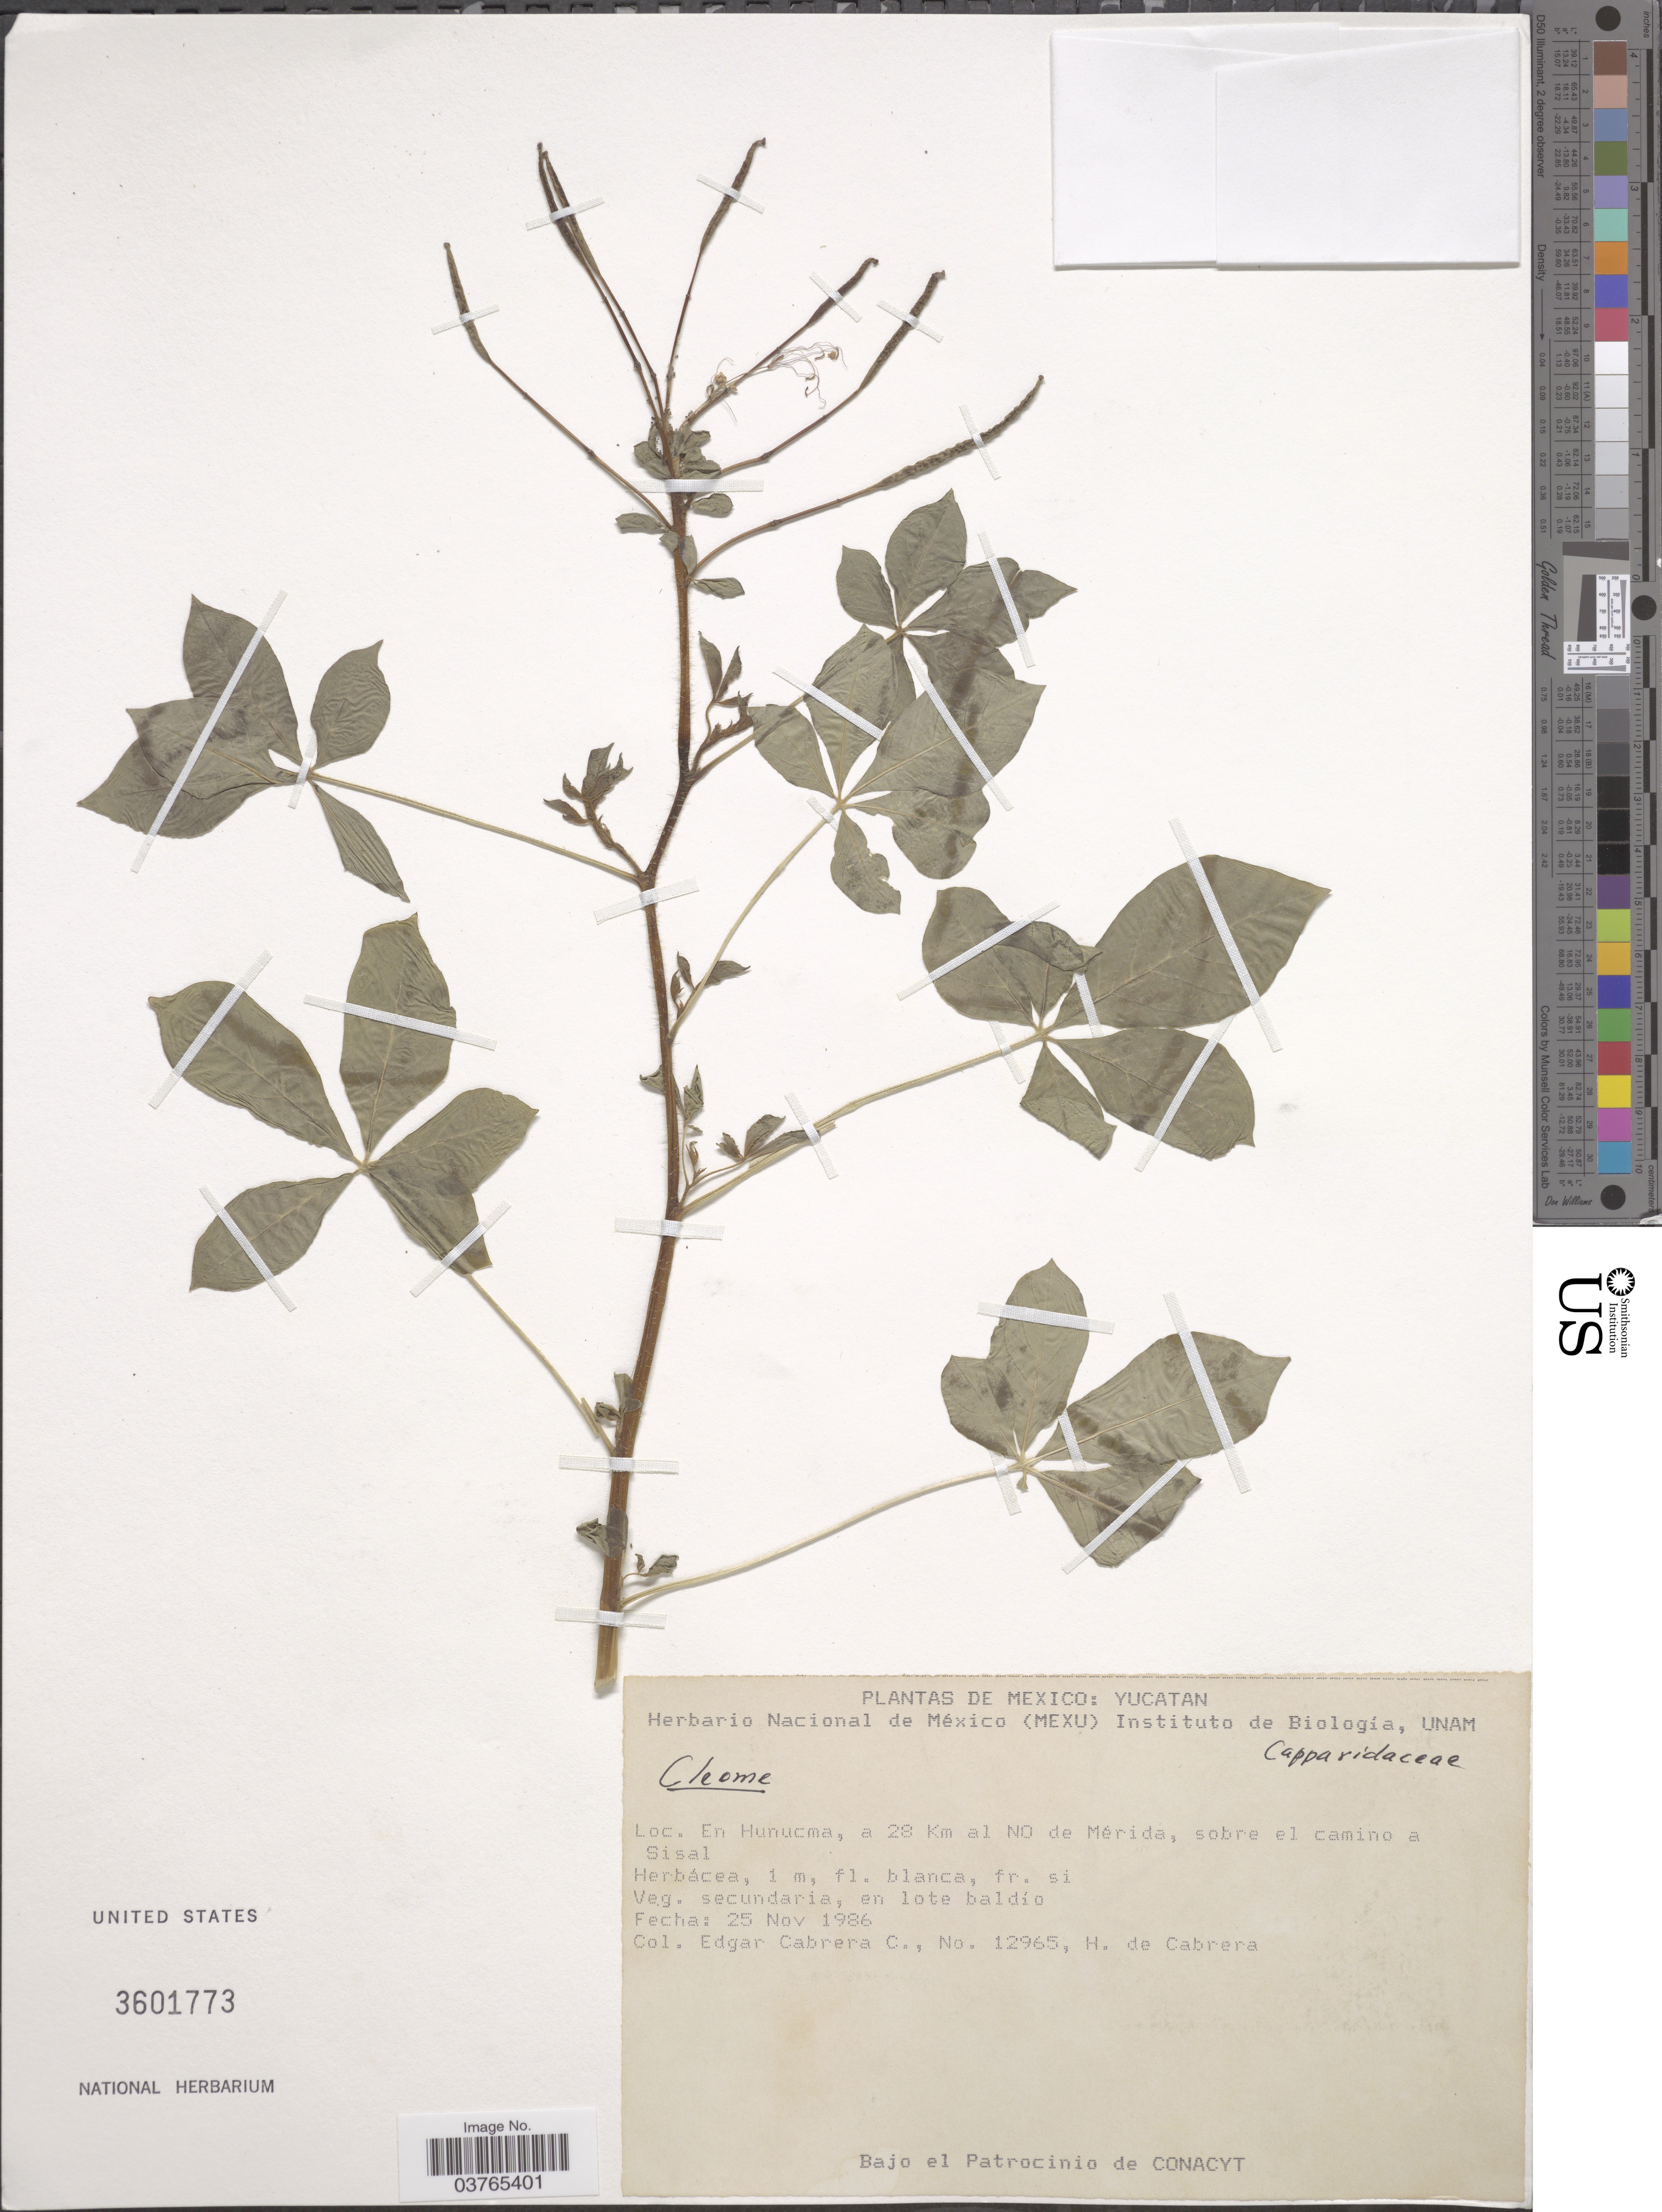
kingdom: Plantae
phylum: Tracheophyta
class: Magnoliopsida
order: Brassicales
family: Cleomaceae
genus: Tarenaya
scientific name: Tarenaya spinosa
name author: (Jacq.) Raf.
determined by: Strong, Mark T., (BOT), Smithsonian Institution - National Museum of Natural History (UNITED STATES)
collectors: E. Cabrera C. & H. de Cabrera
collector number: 12965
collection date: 1986-11-25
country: Mexico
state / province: Yucatán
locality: En Hunucma, a 28 Km al NO de Mérida, sobre al camino a Sisal.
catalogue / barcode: US 3601773